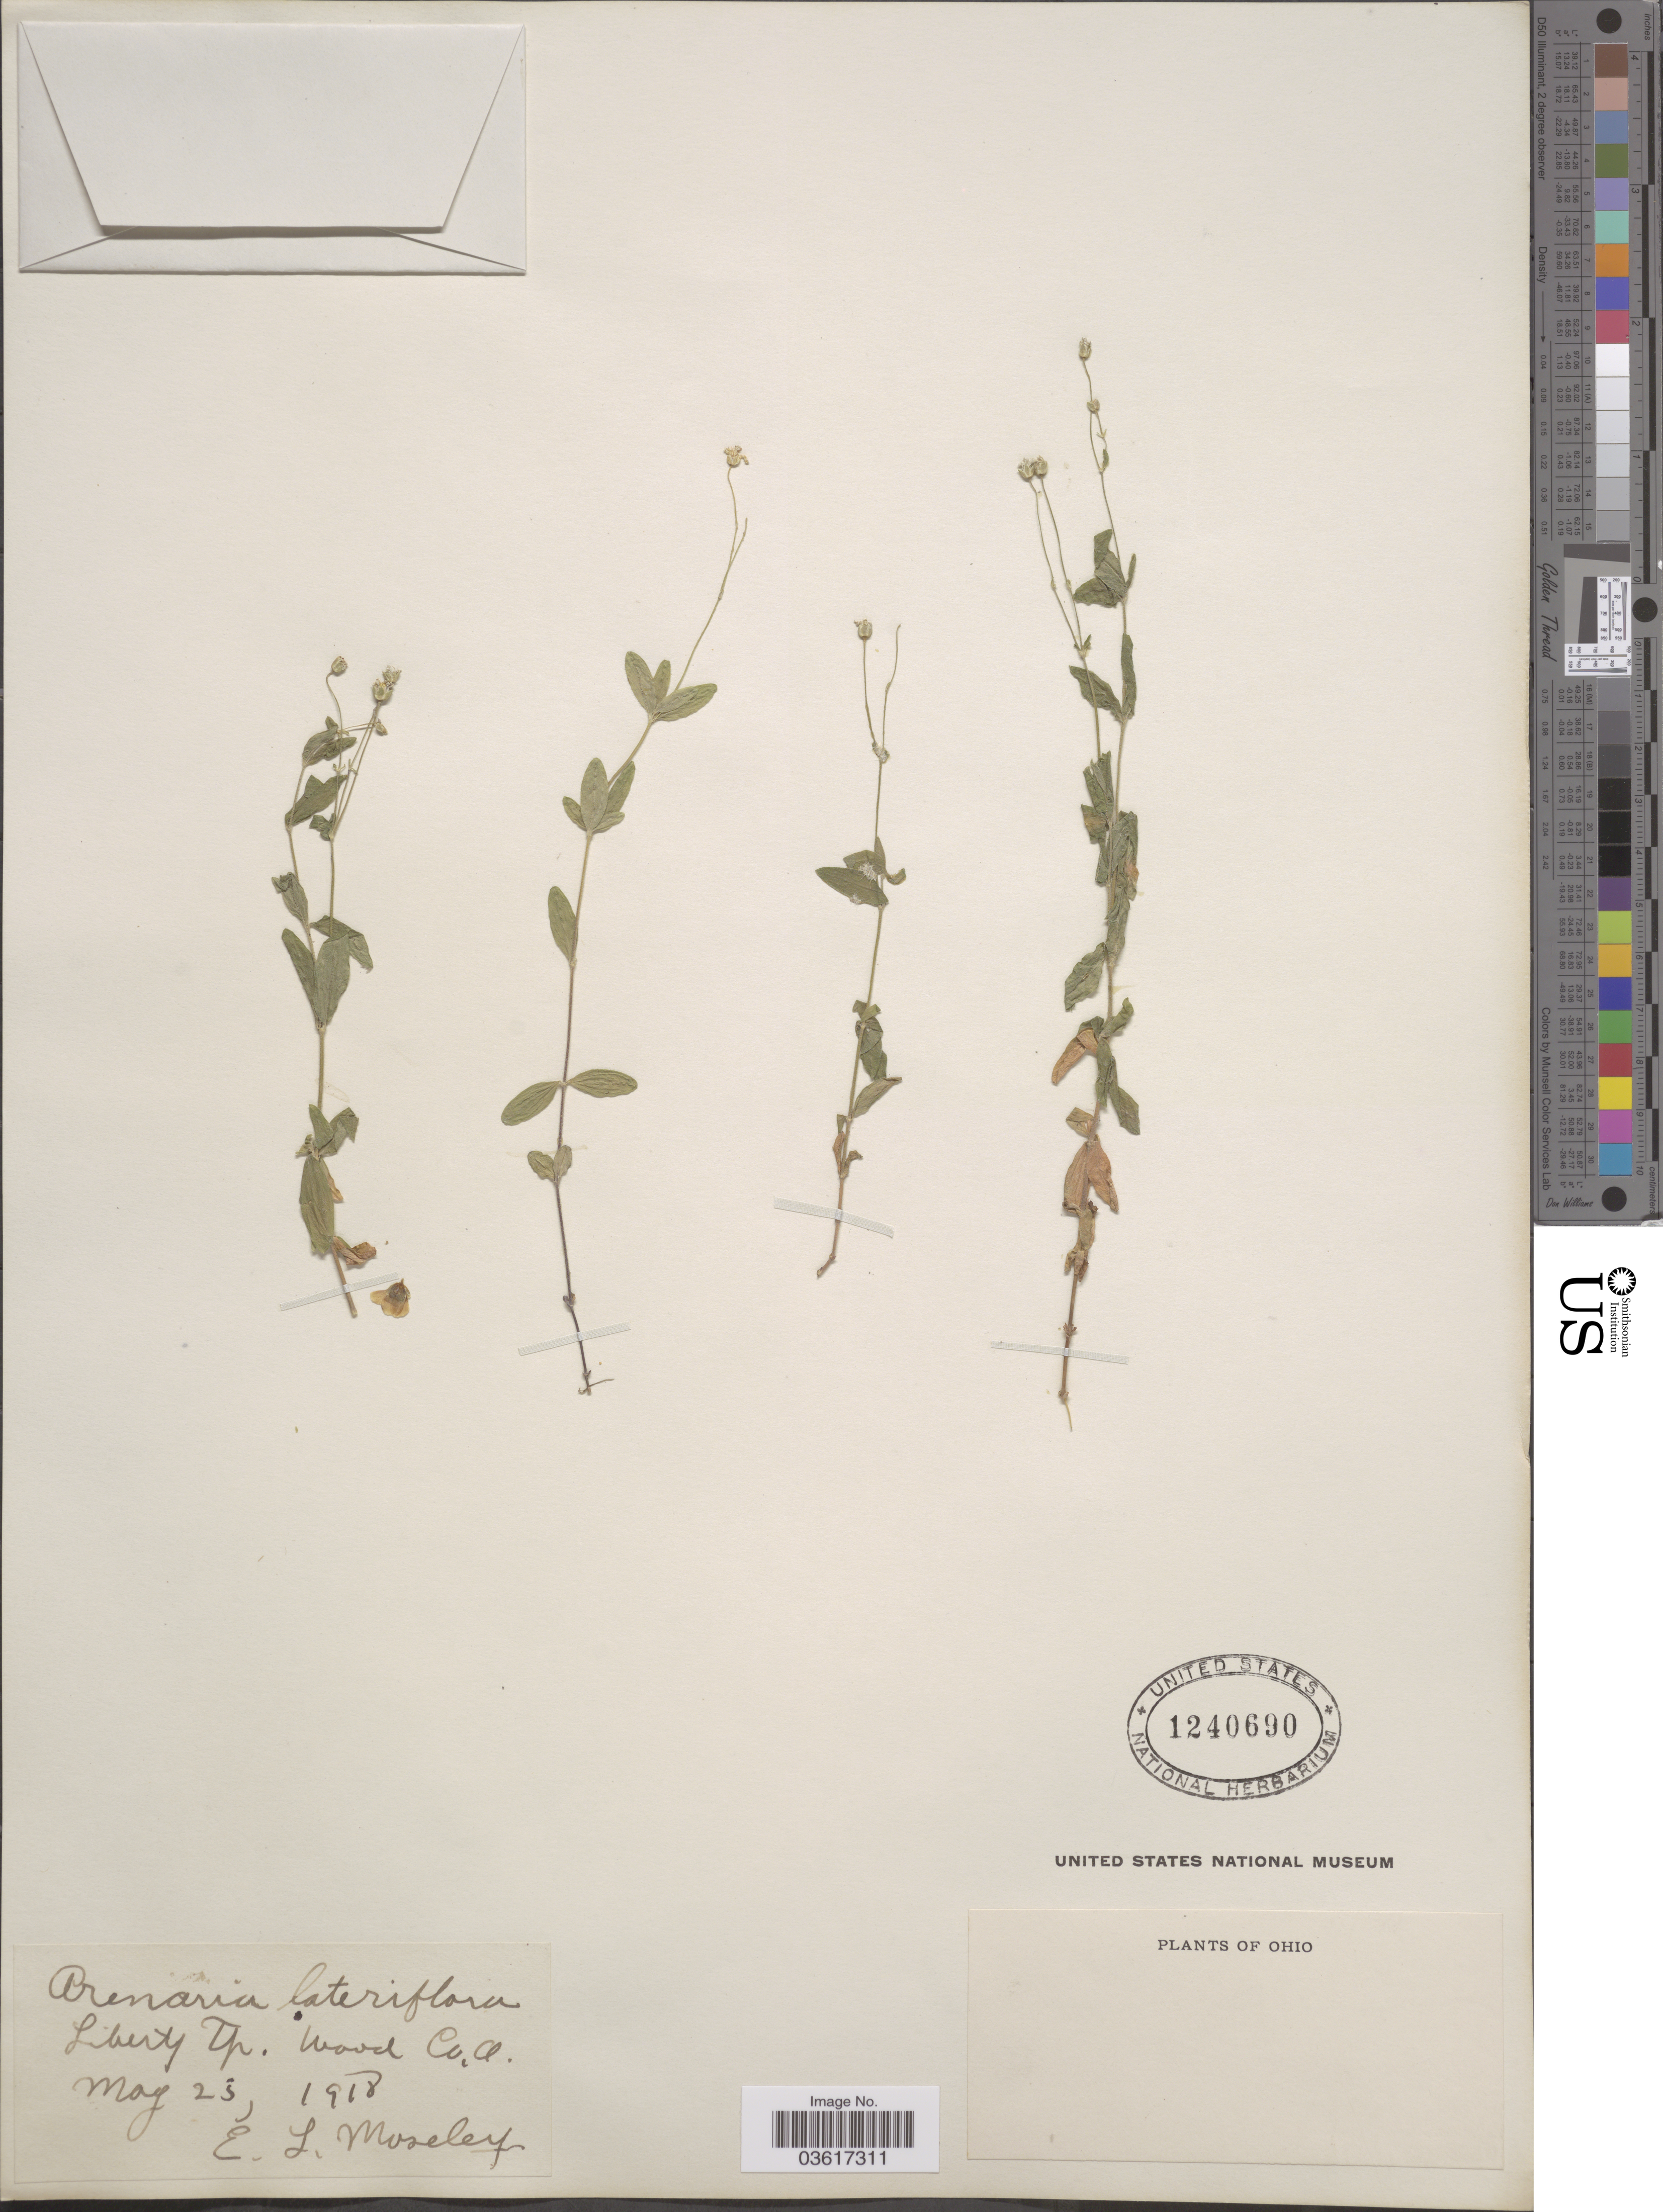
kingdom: Plantae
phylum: Tracheophyta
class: Magnoliopsida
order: Caryophyllales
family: Caryophyllaceae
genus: Moehringia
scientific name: Moehringia lateriflora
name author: (L.) Fenzl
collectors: E. Moseley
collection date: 1918-05-25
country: United States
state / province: Ohio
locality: Liberty Tp. Wood Co.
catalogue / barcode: US 1240690